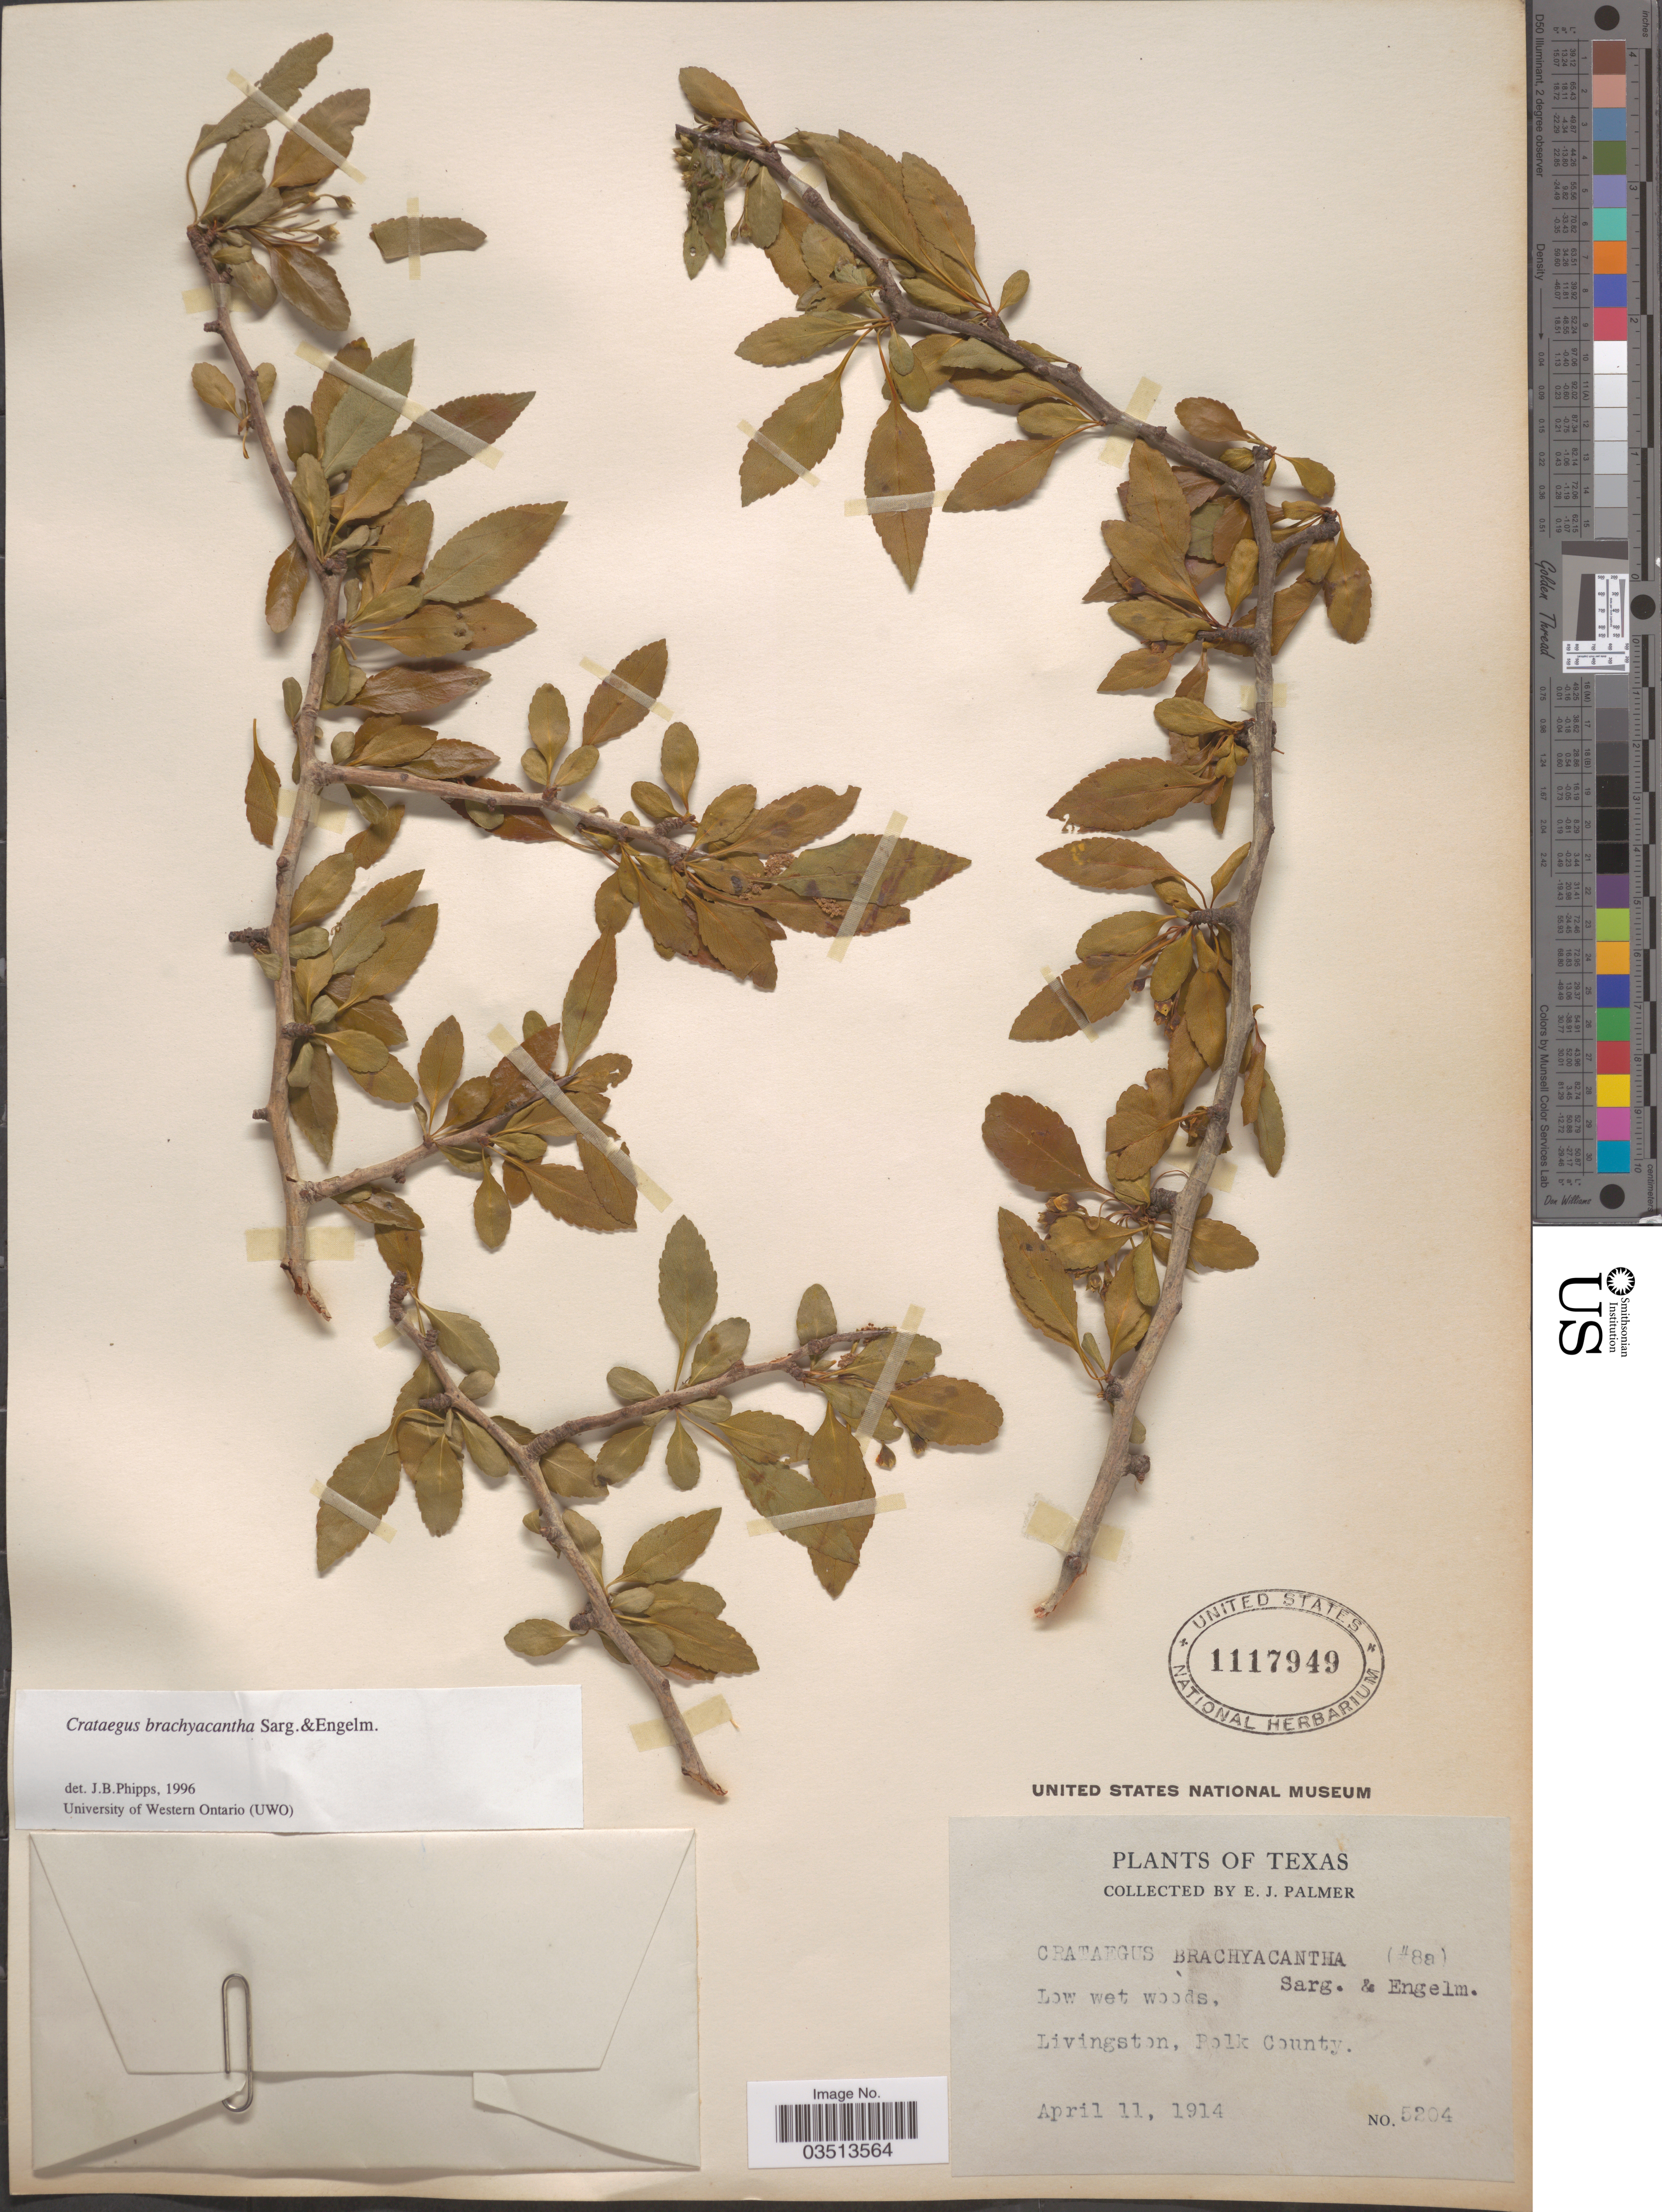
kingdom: Plantae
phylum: Tracheophyta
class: Magnoliopsida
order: Rosales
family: Rosaceae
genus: Crataegus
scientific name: Crataegus brachyacantha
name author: Sarg. & Engelm.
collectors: E. J. Palmer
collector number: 5204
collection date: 1914-04-11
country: United States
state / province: Texas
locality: Livingston, Polk County.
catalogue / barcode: US 1117949